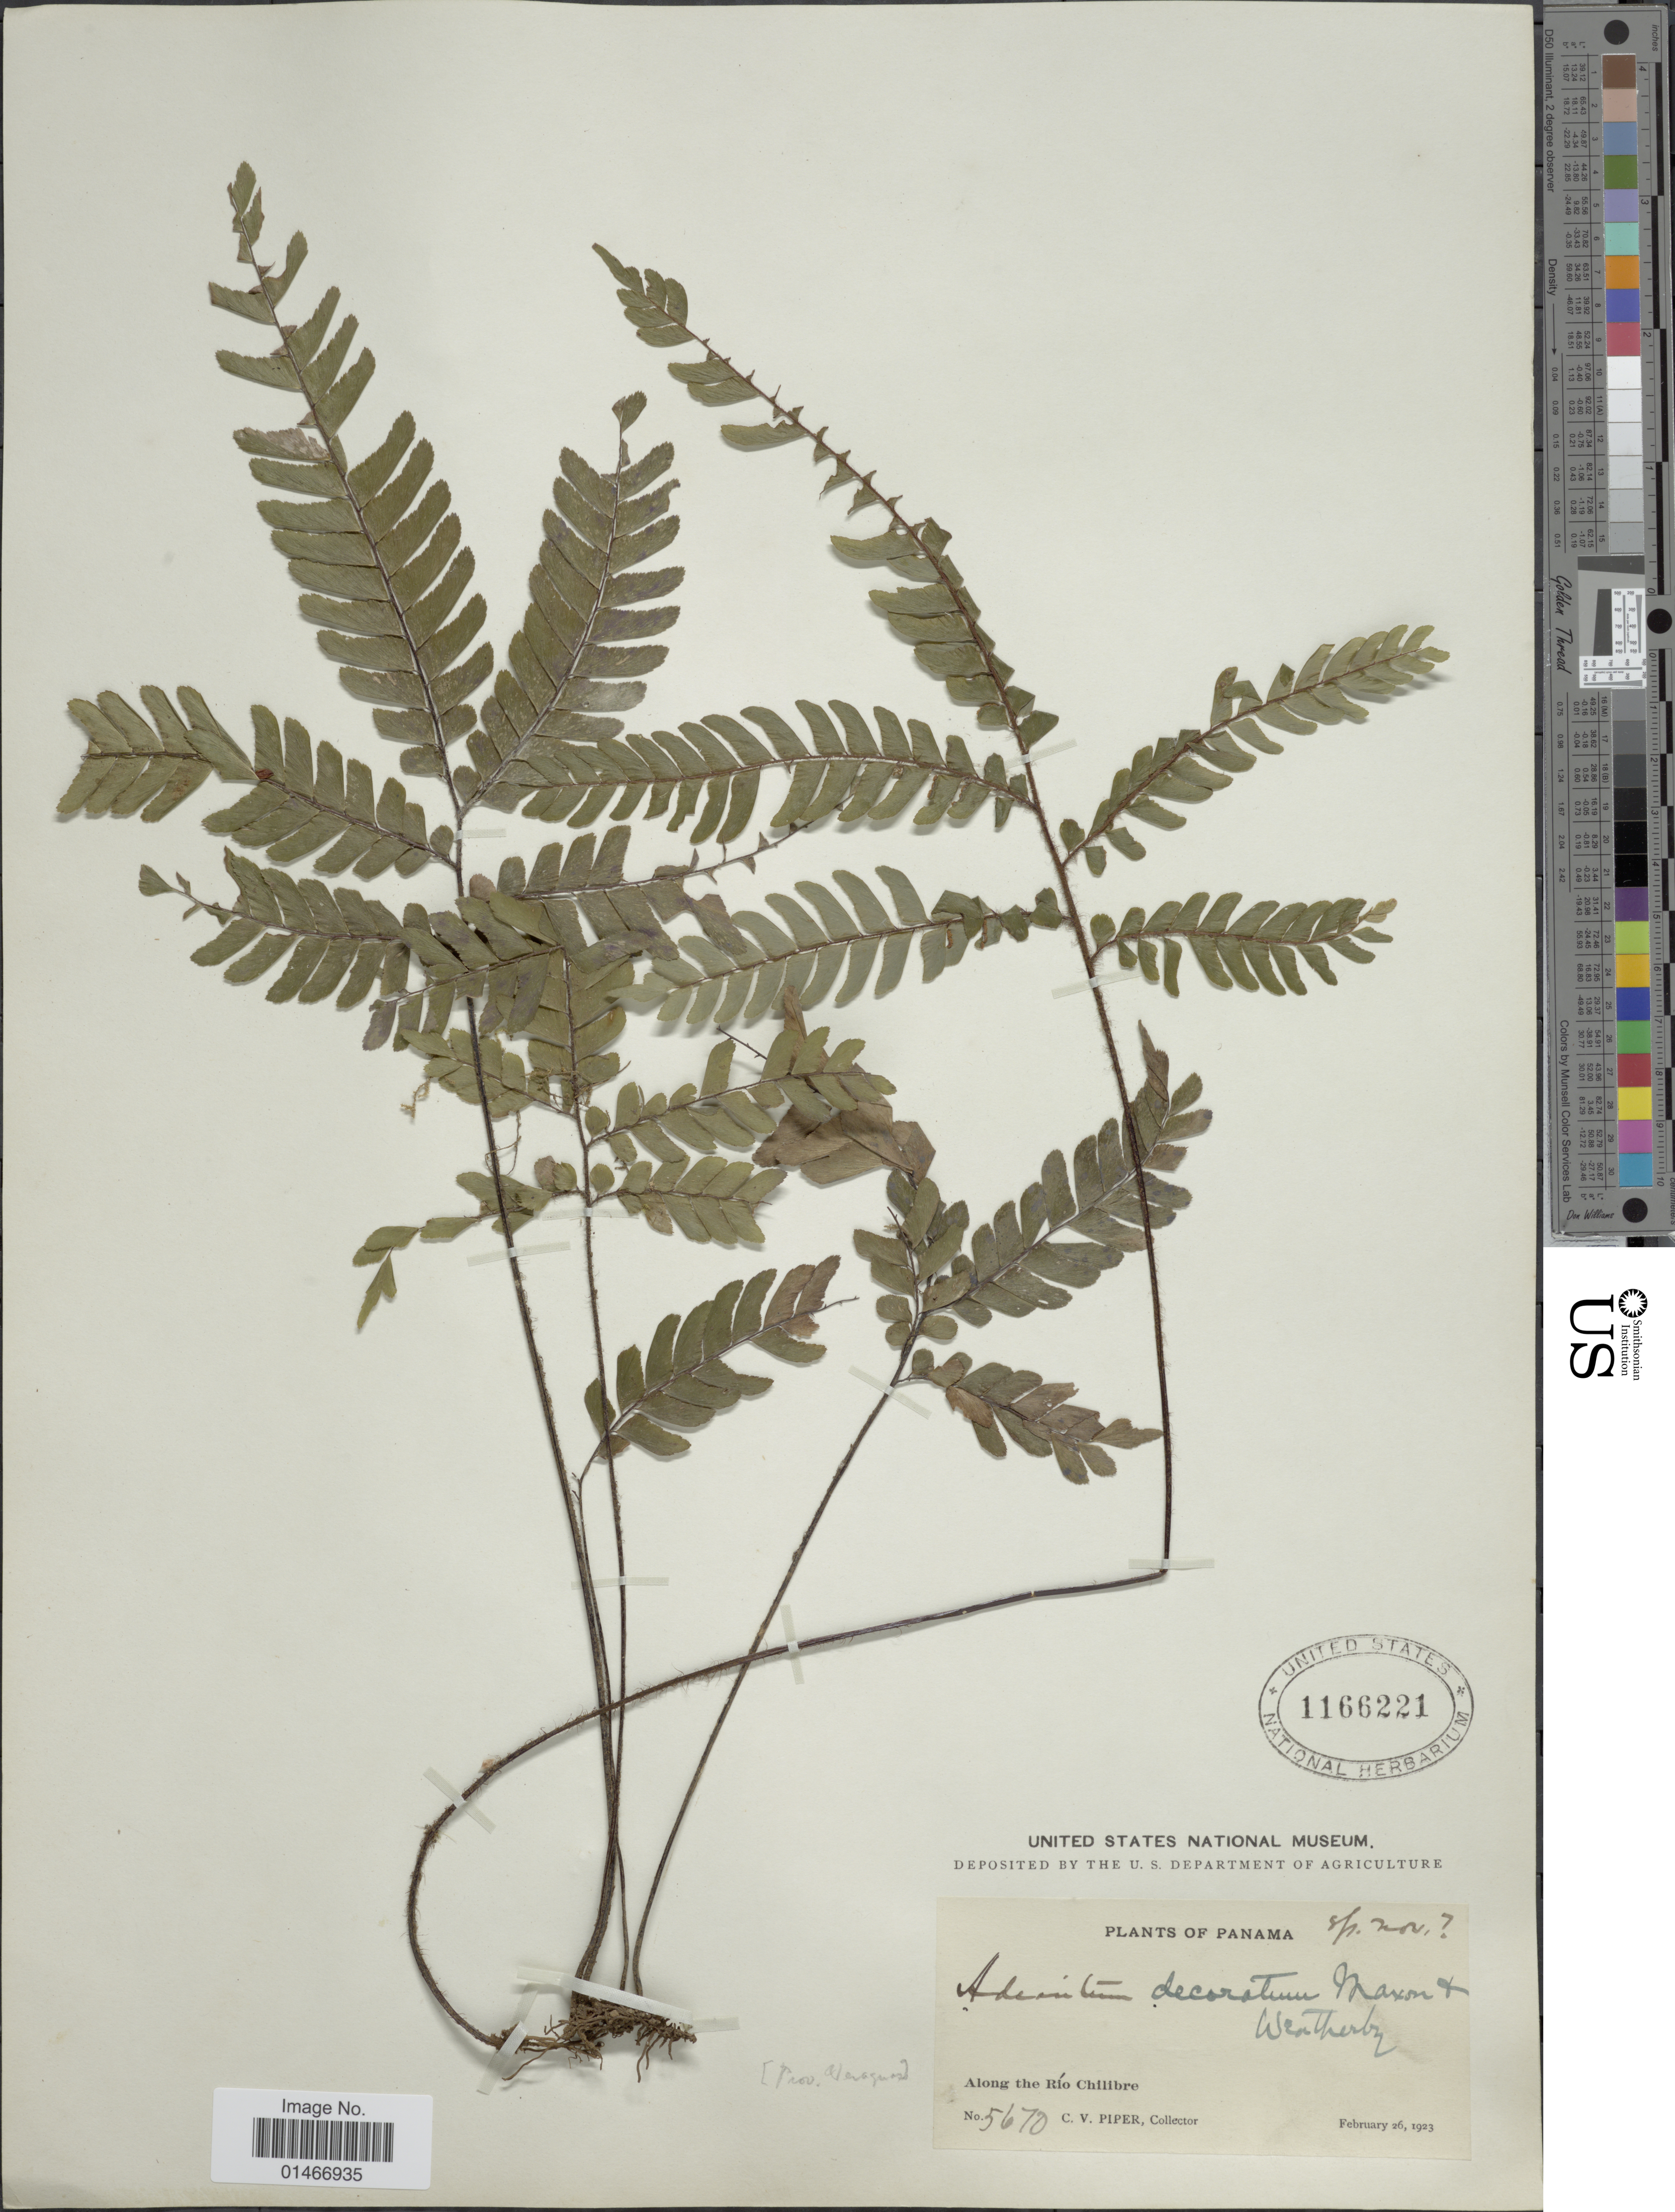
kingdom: Plantae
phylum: Tracheophyta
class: Polypodiopsida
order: Polypodiales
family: Pteridaceae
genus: Adiantum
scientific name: Adiantum decoratum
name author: Maxon & Weath.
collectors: C. V. Piper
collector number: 5670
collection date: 1923-02-26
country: Panama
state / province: Panamá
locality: Along the Rio Chilibre.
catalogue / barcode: US 1166221